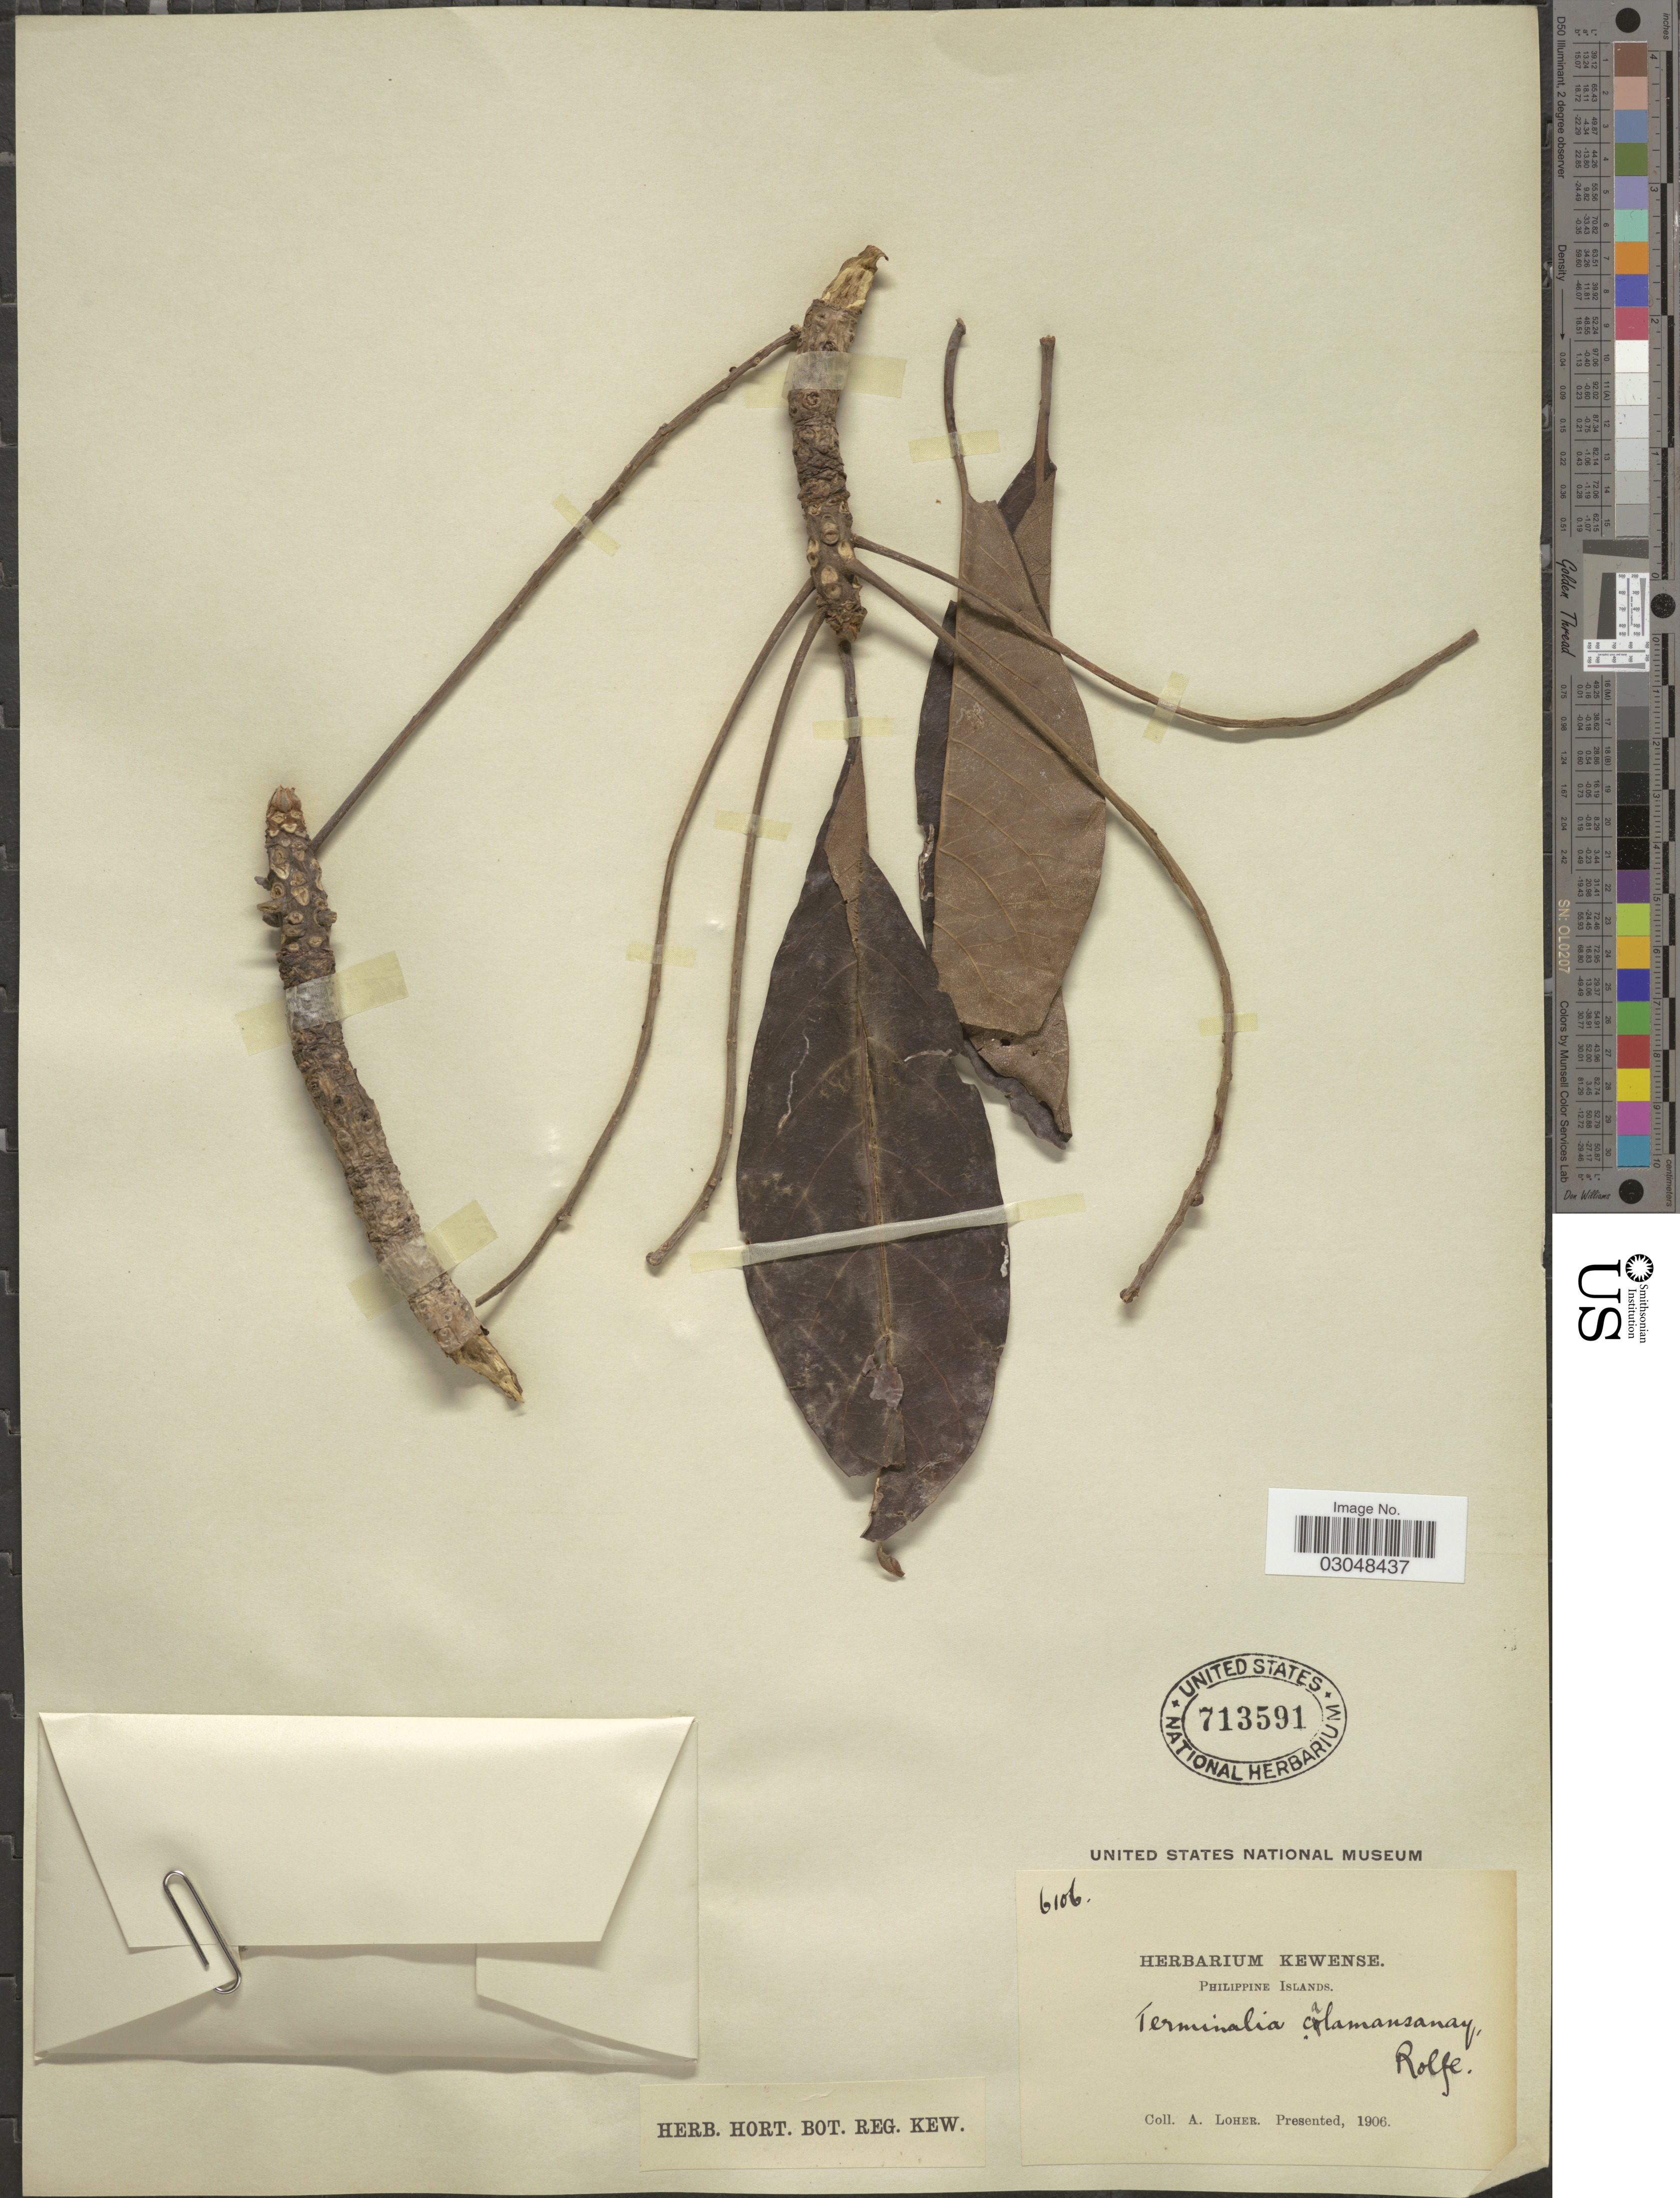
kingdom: Plantae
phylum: Tracheophyta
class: Magnoliopsida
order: Myrtales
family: Combretaceae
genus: Terminalia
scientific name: Terminalia blancoi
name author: Merr.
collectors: A. Loher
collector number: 6106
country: Philippines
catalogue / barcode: US 713591